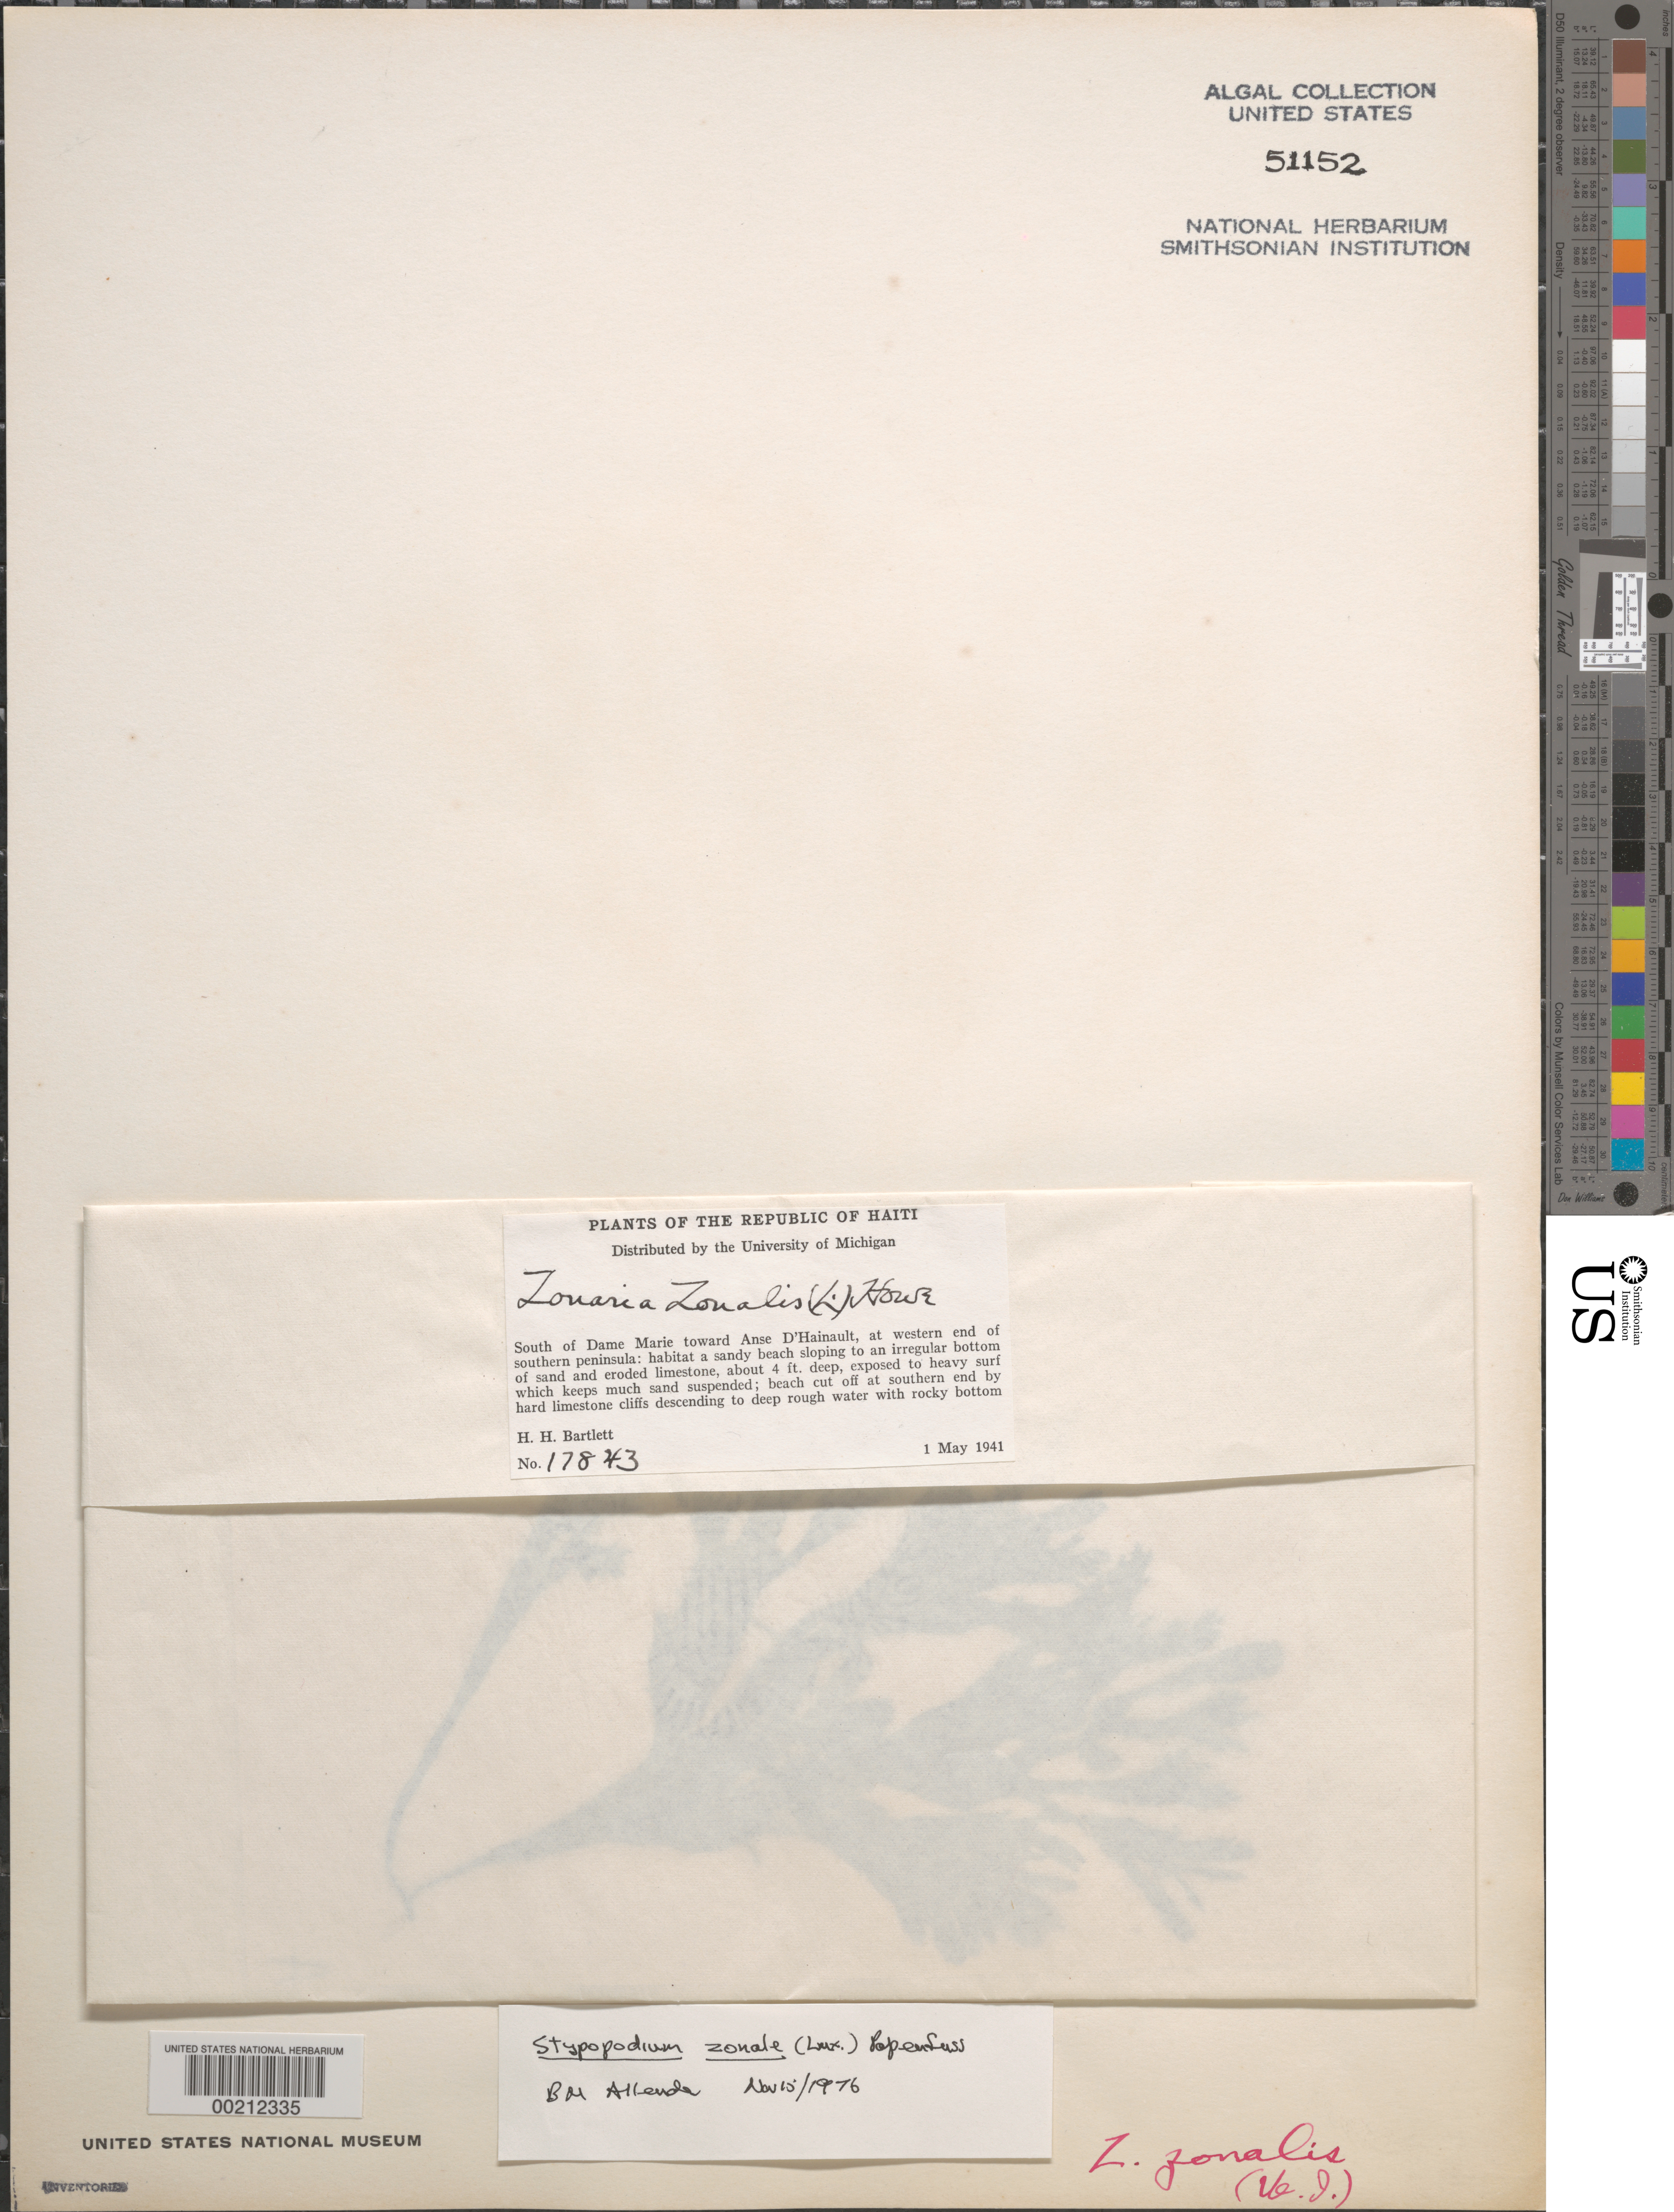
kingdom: Chromista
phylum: Ochrophyta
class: Phaeophyceae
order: Dictyotales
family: Dictyotaceae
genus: Stypopodium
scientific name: Stypopodium zonale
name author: (J.V.Lamouroux) Papenf.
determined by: Allender, B. M.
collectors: H. H. Bartlett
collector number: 17843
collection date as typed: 01 May 1941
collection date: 1941-05-01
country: Haiti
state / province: Sud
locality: South of Dame Marie toward Anse D'Hainault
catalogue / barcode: US 51152